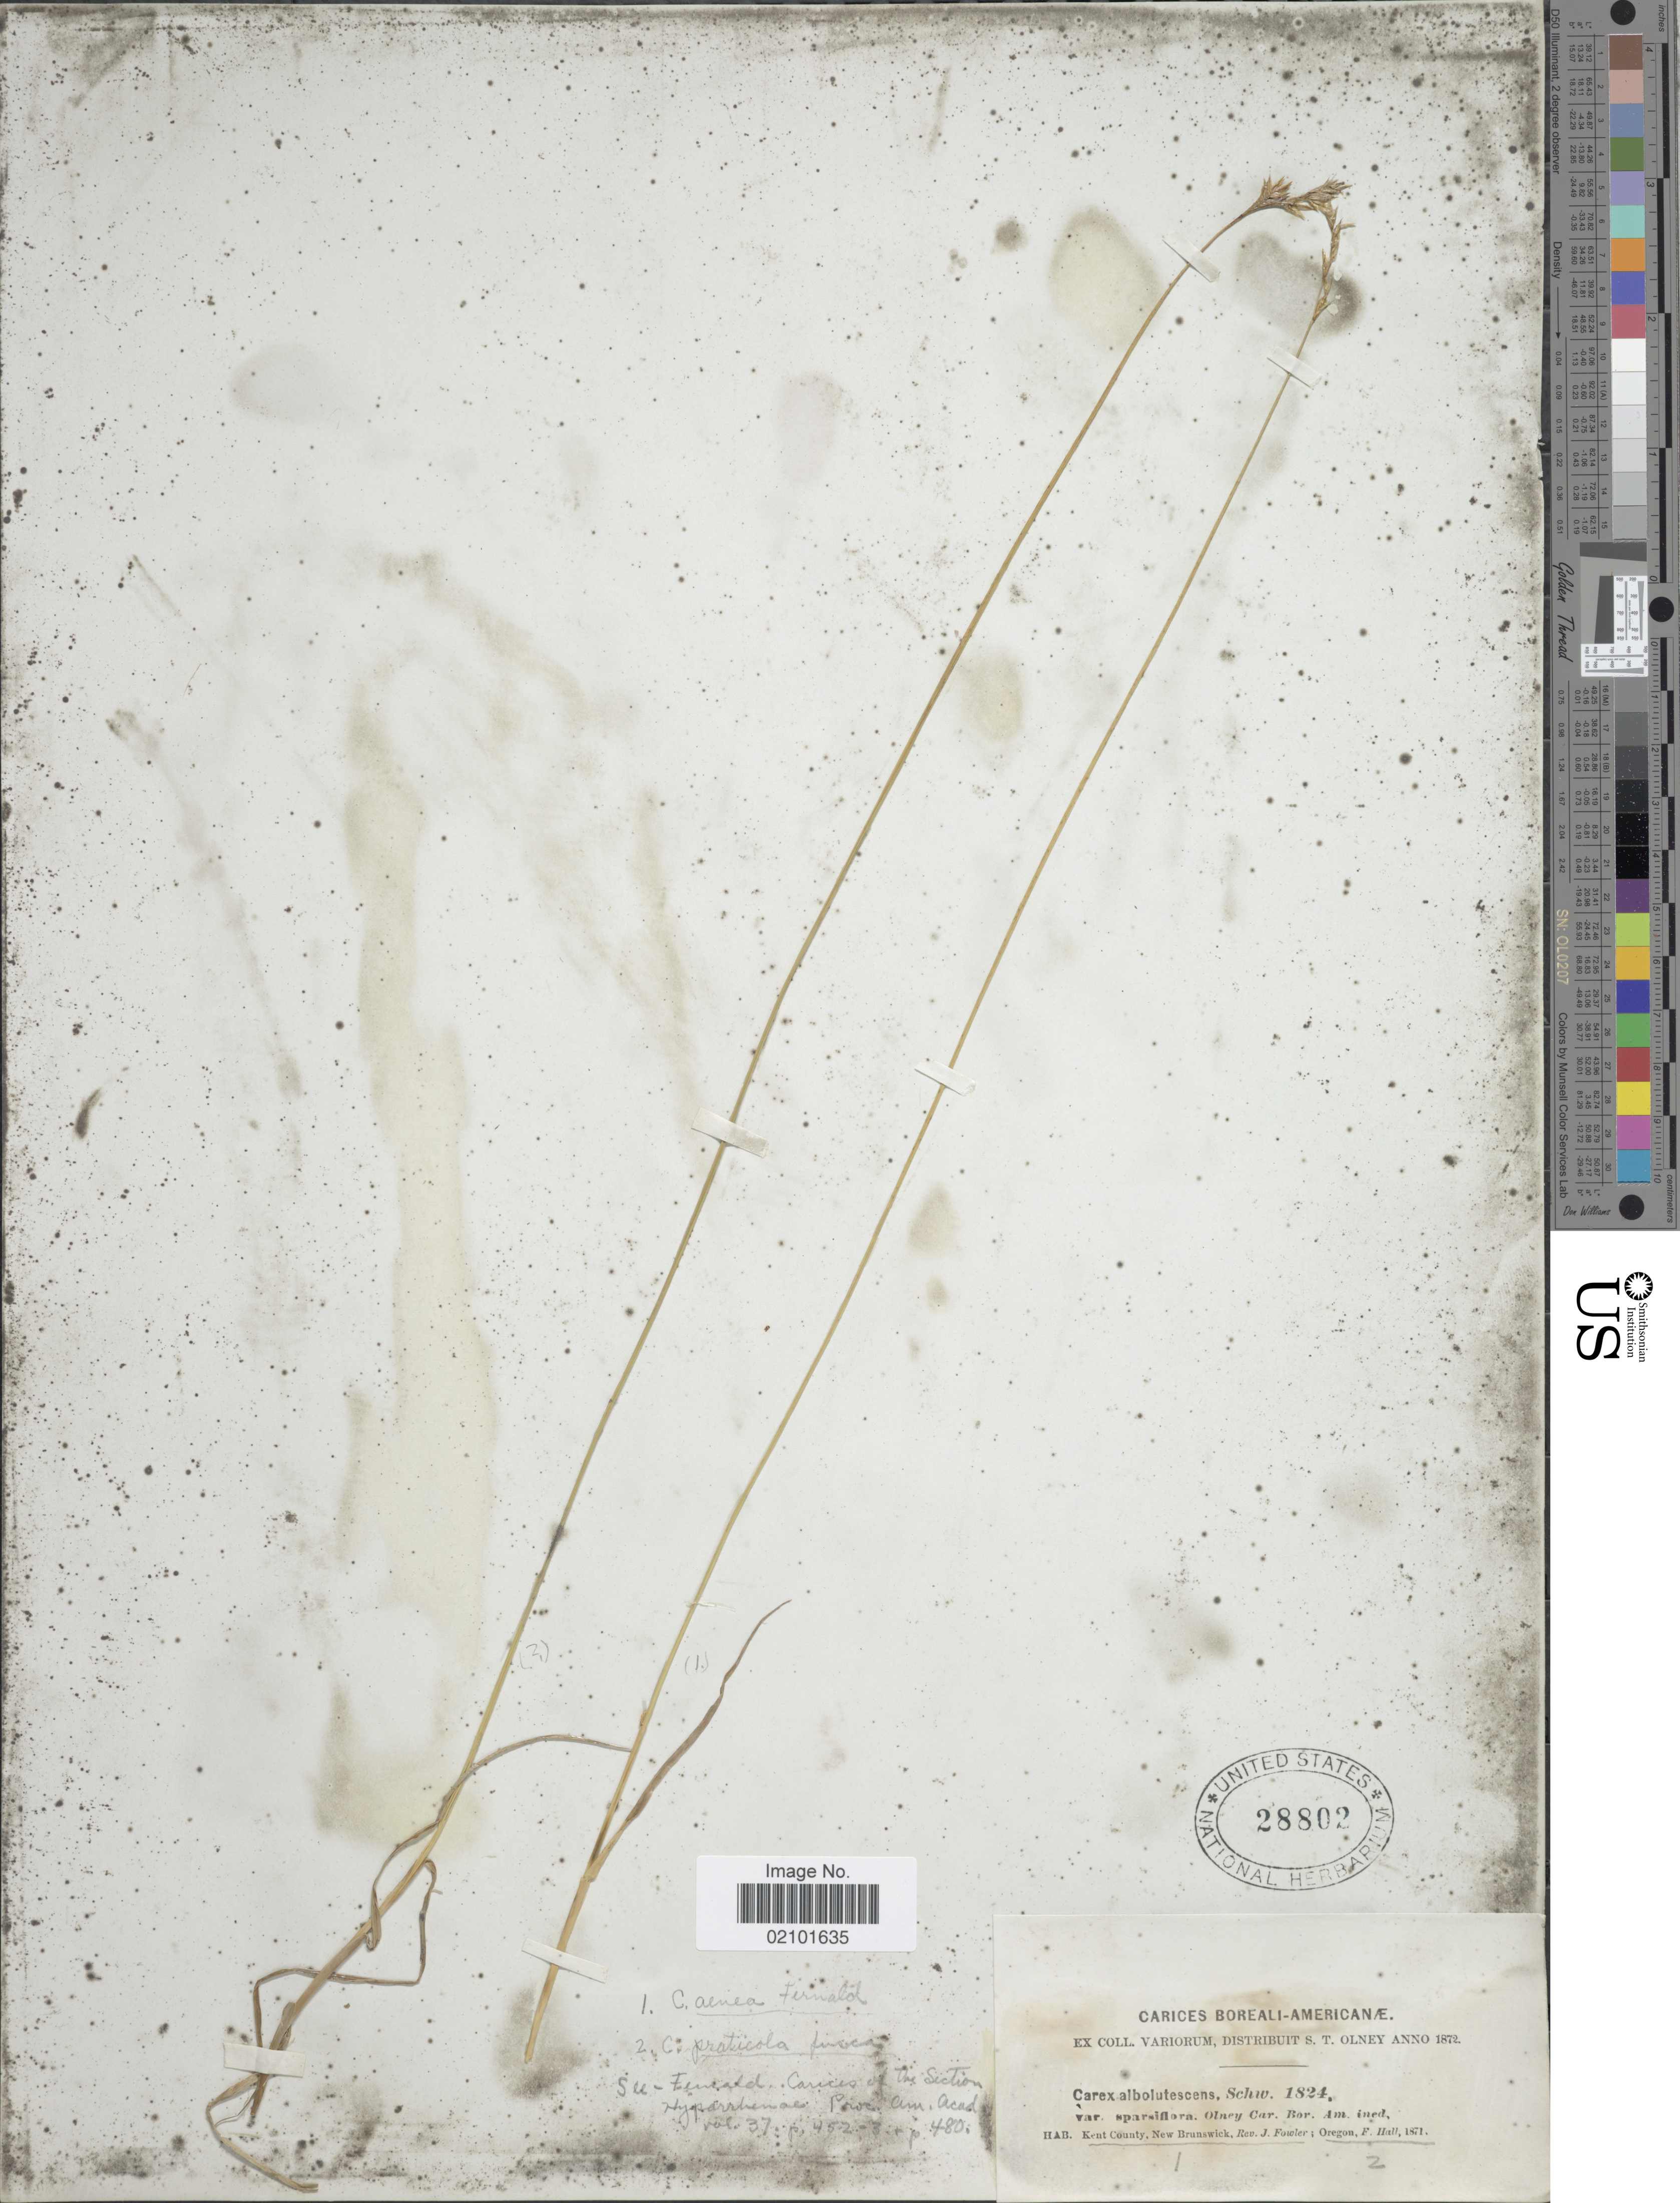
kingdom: Plantae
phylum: Tracheophyta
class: Liliopsida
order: Poales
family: Cyperaceae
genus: Carex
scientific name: Carex foenea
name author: Willd.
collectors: J. P. Fowler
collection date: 1871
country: Canada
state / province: New Brunswick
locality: Kent County, New Brunswick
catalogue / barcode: US 28802